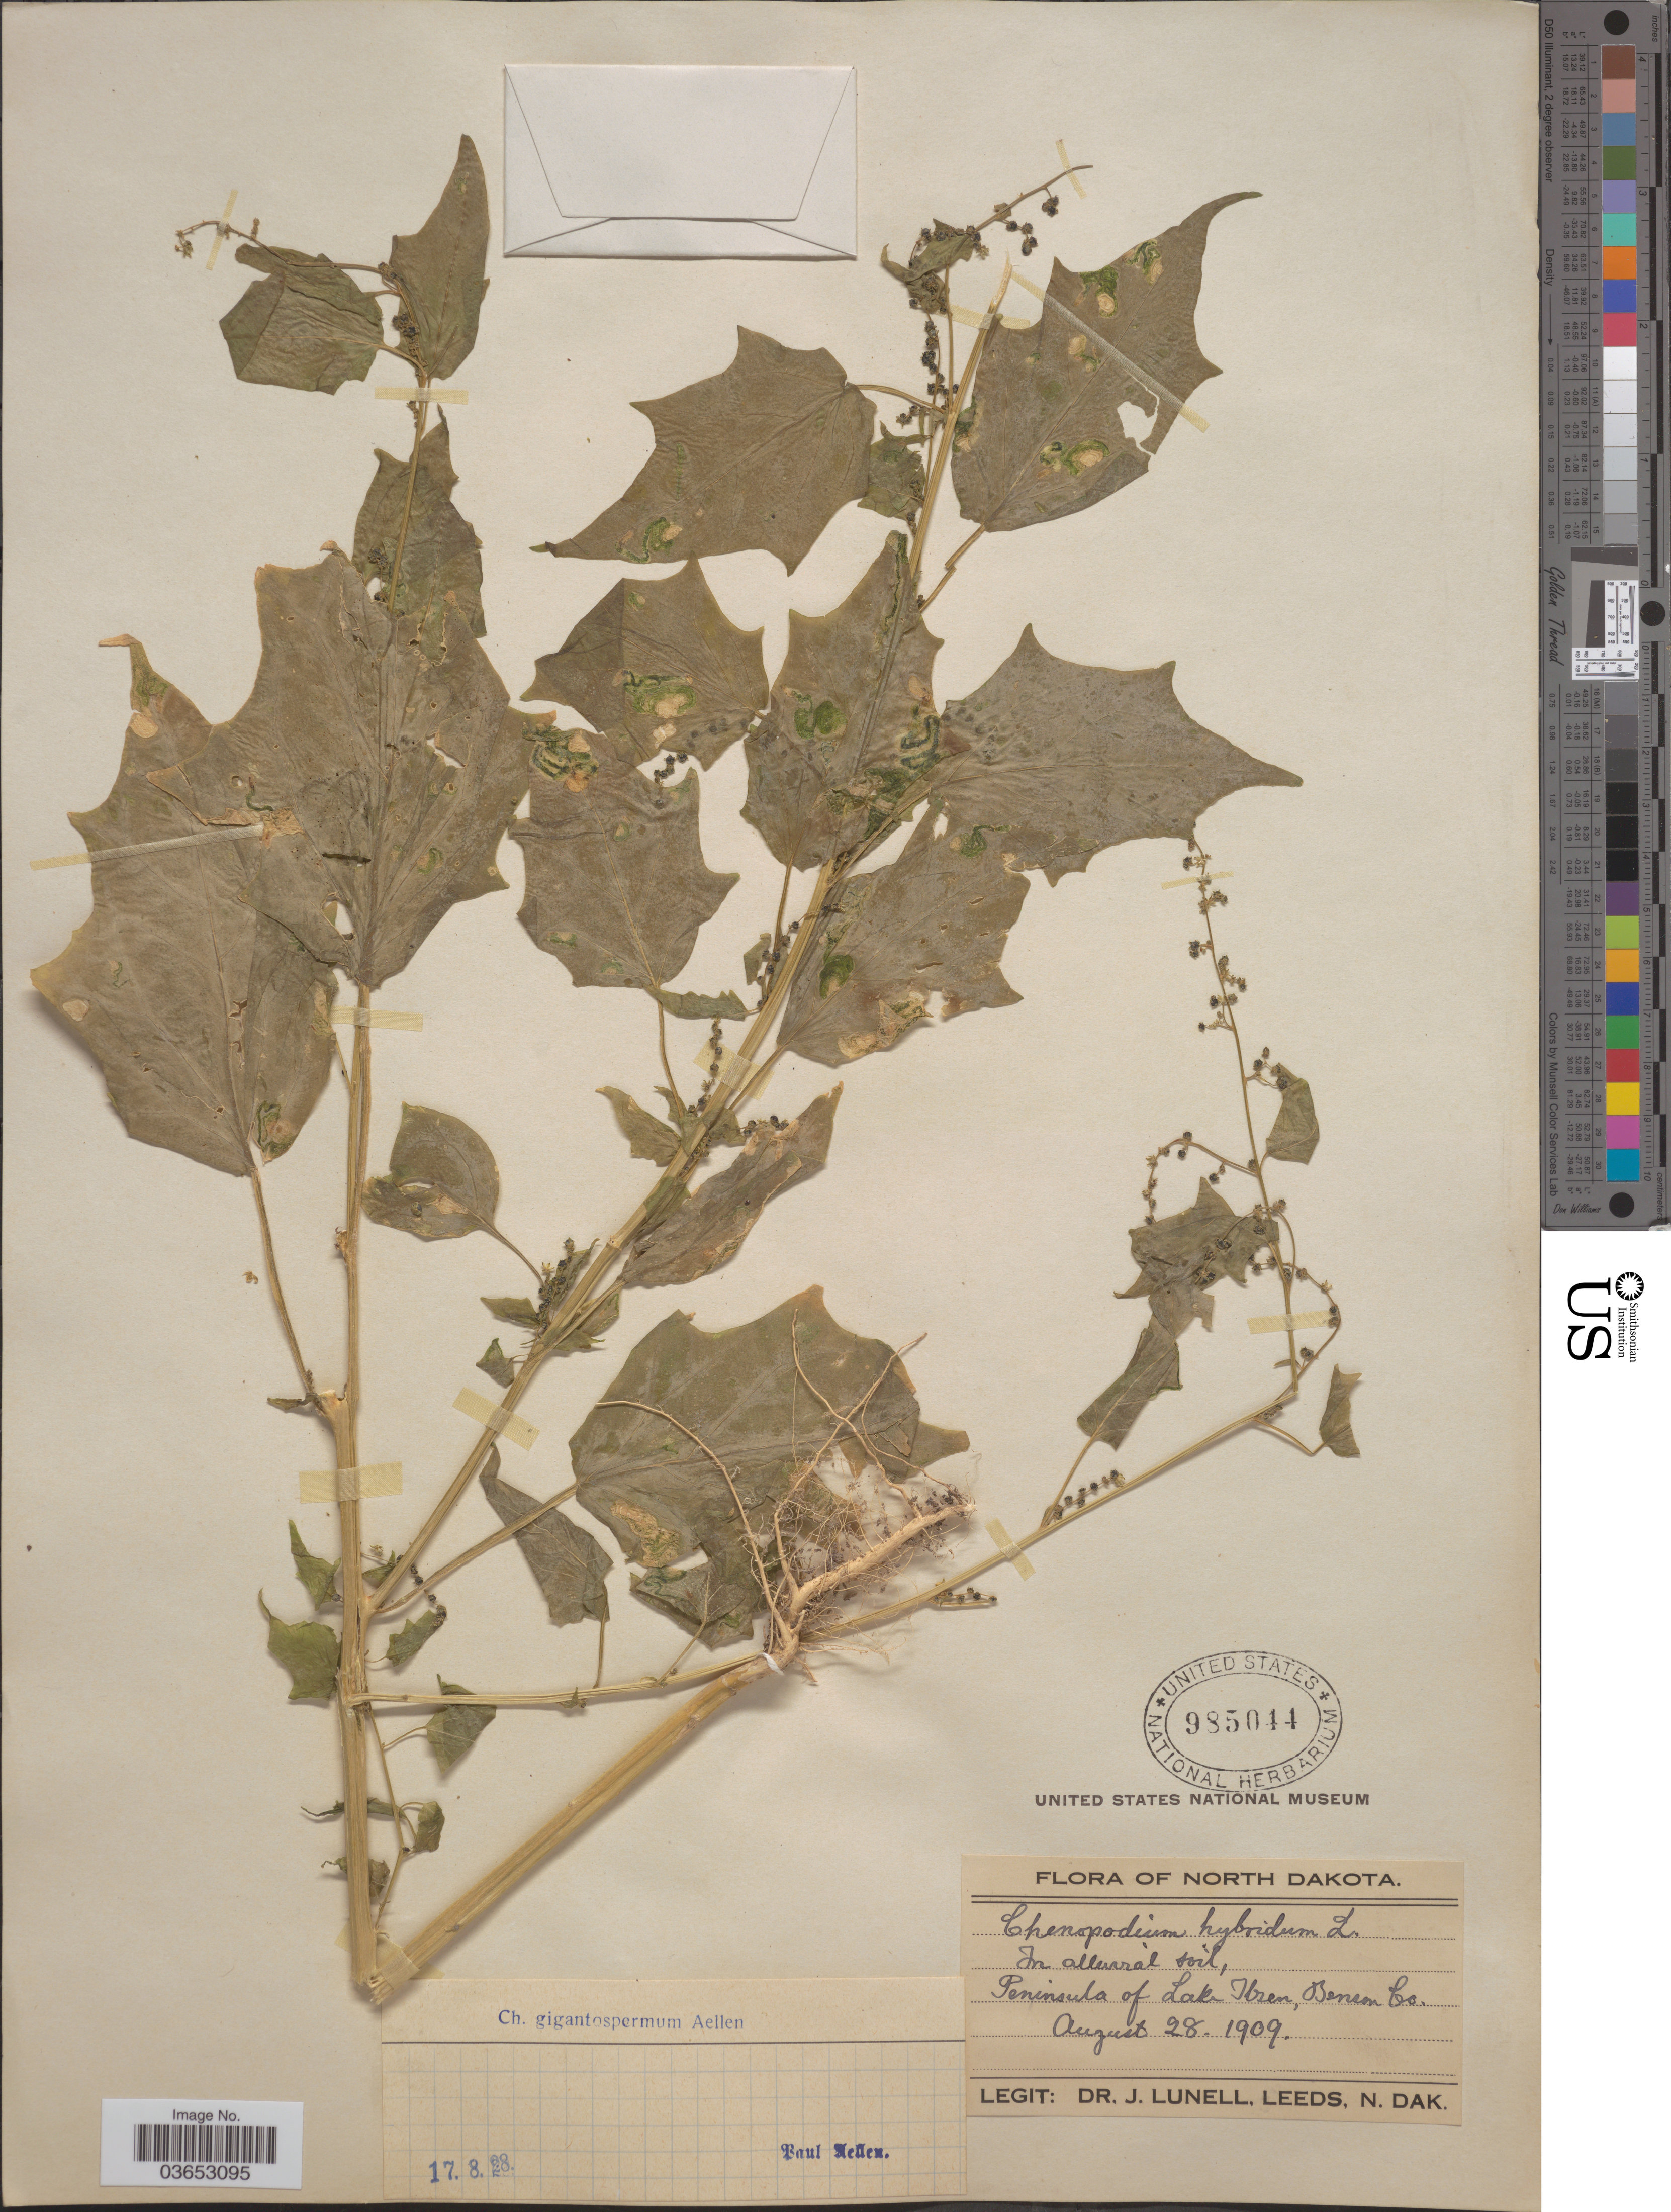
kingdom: Plantae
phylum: Tracheophyta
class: Magnoliopsida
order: Caryophyllales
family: Amaranthaceae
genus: Chenopodium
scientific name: Chenopodium gigantospermum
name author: Aellen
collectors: J. Lunell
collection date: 1909-08-28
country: United States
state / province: North Dakota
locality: Peninsula of Lake Ibsen, Benson Co.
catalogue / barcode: US 985044